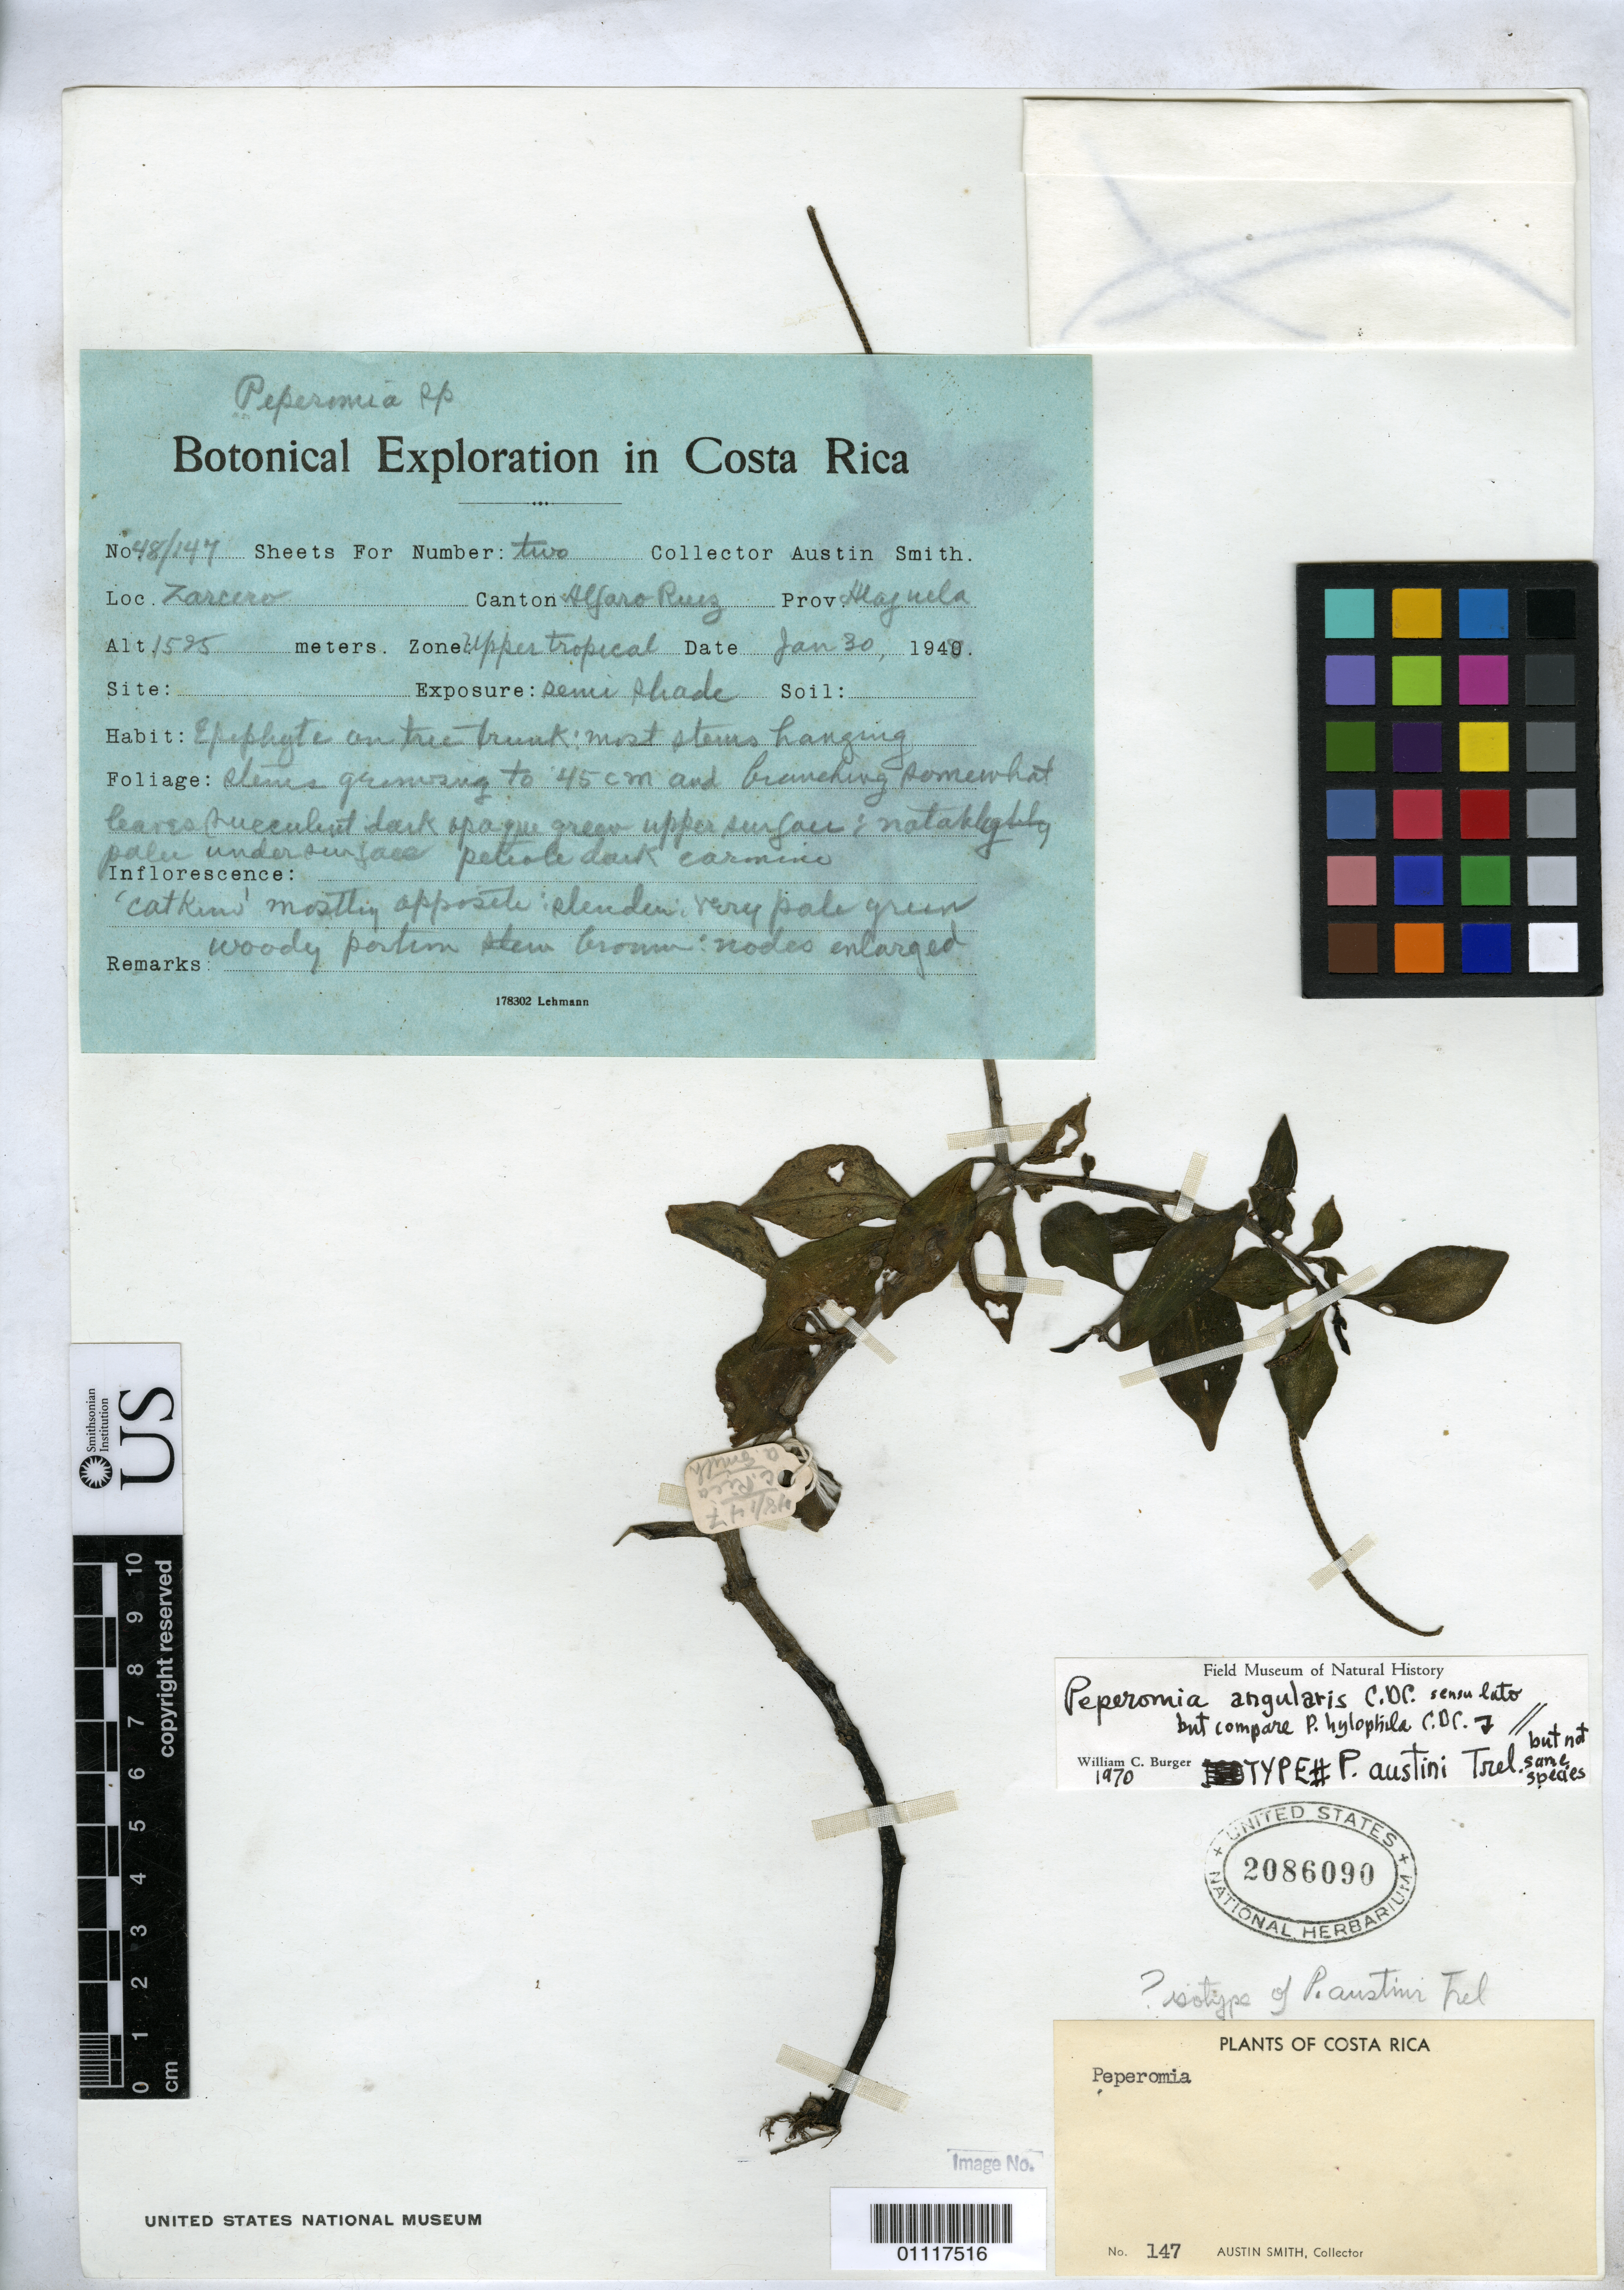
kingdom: Plantae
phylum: Tracheophyta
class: Magnoliopsida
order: Piperales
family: Piperaceae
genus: Peperomia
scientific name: Peperomia austinii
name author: Trel.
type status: Isotype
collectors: Aust P. Smith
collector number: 48/147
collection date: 1948-01-30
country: Costa Rica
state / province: Alajuela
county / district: Alfaro Ruiz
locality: Zarcero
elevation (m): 1595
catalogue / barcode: US 2086090